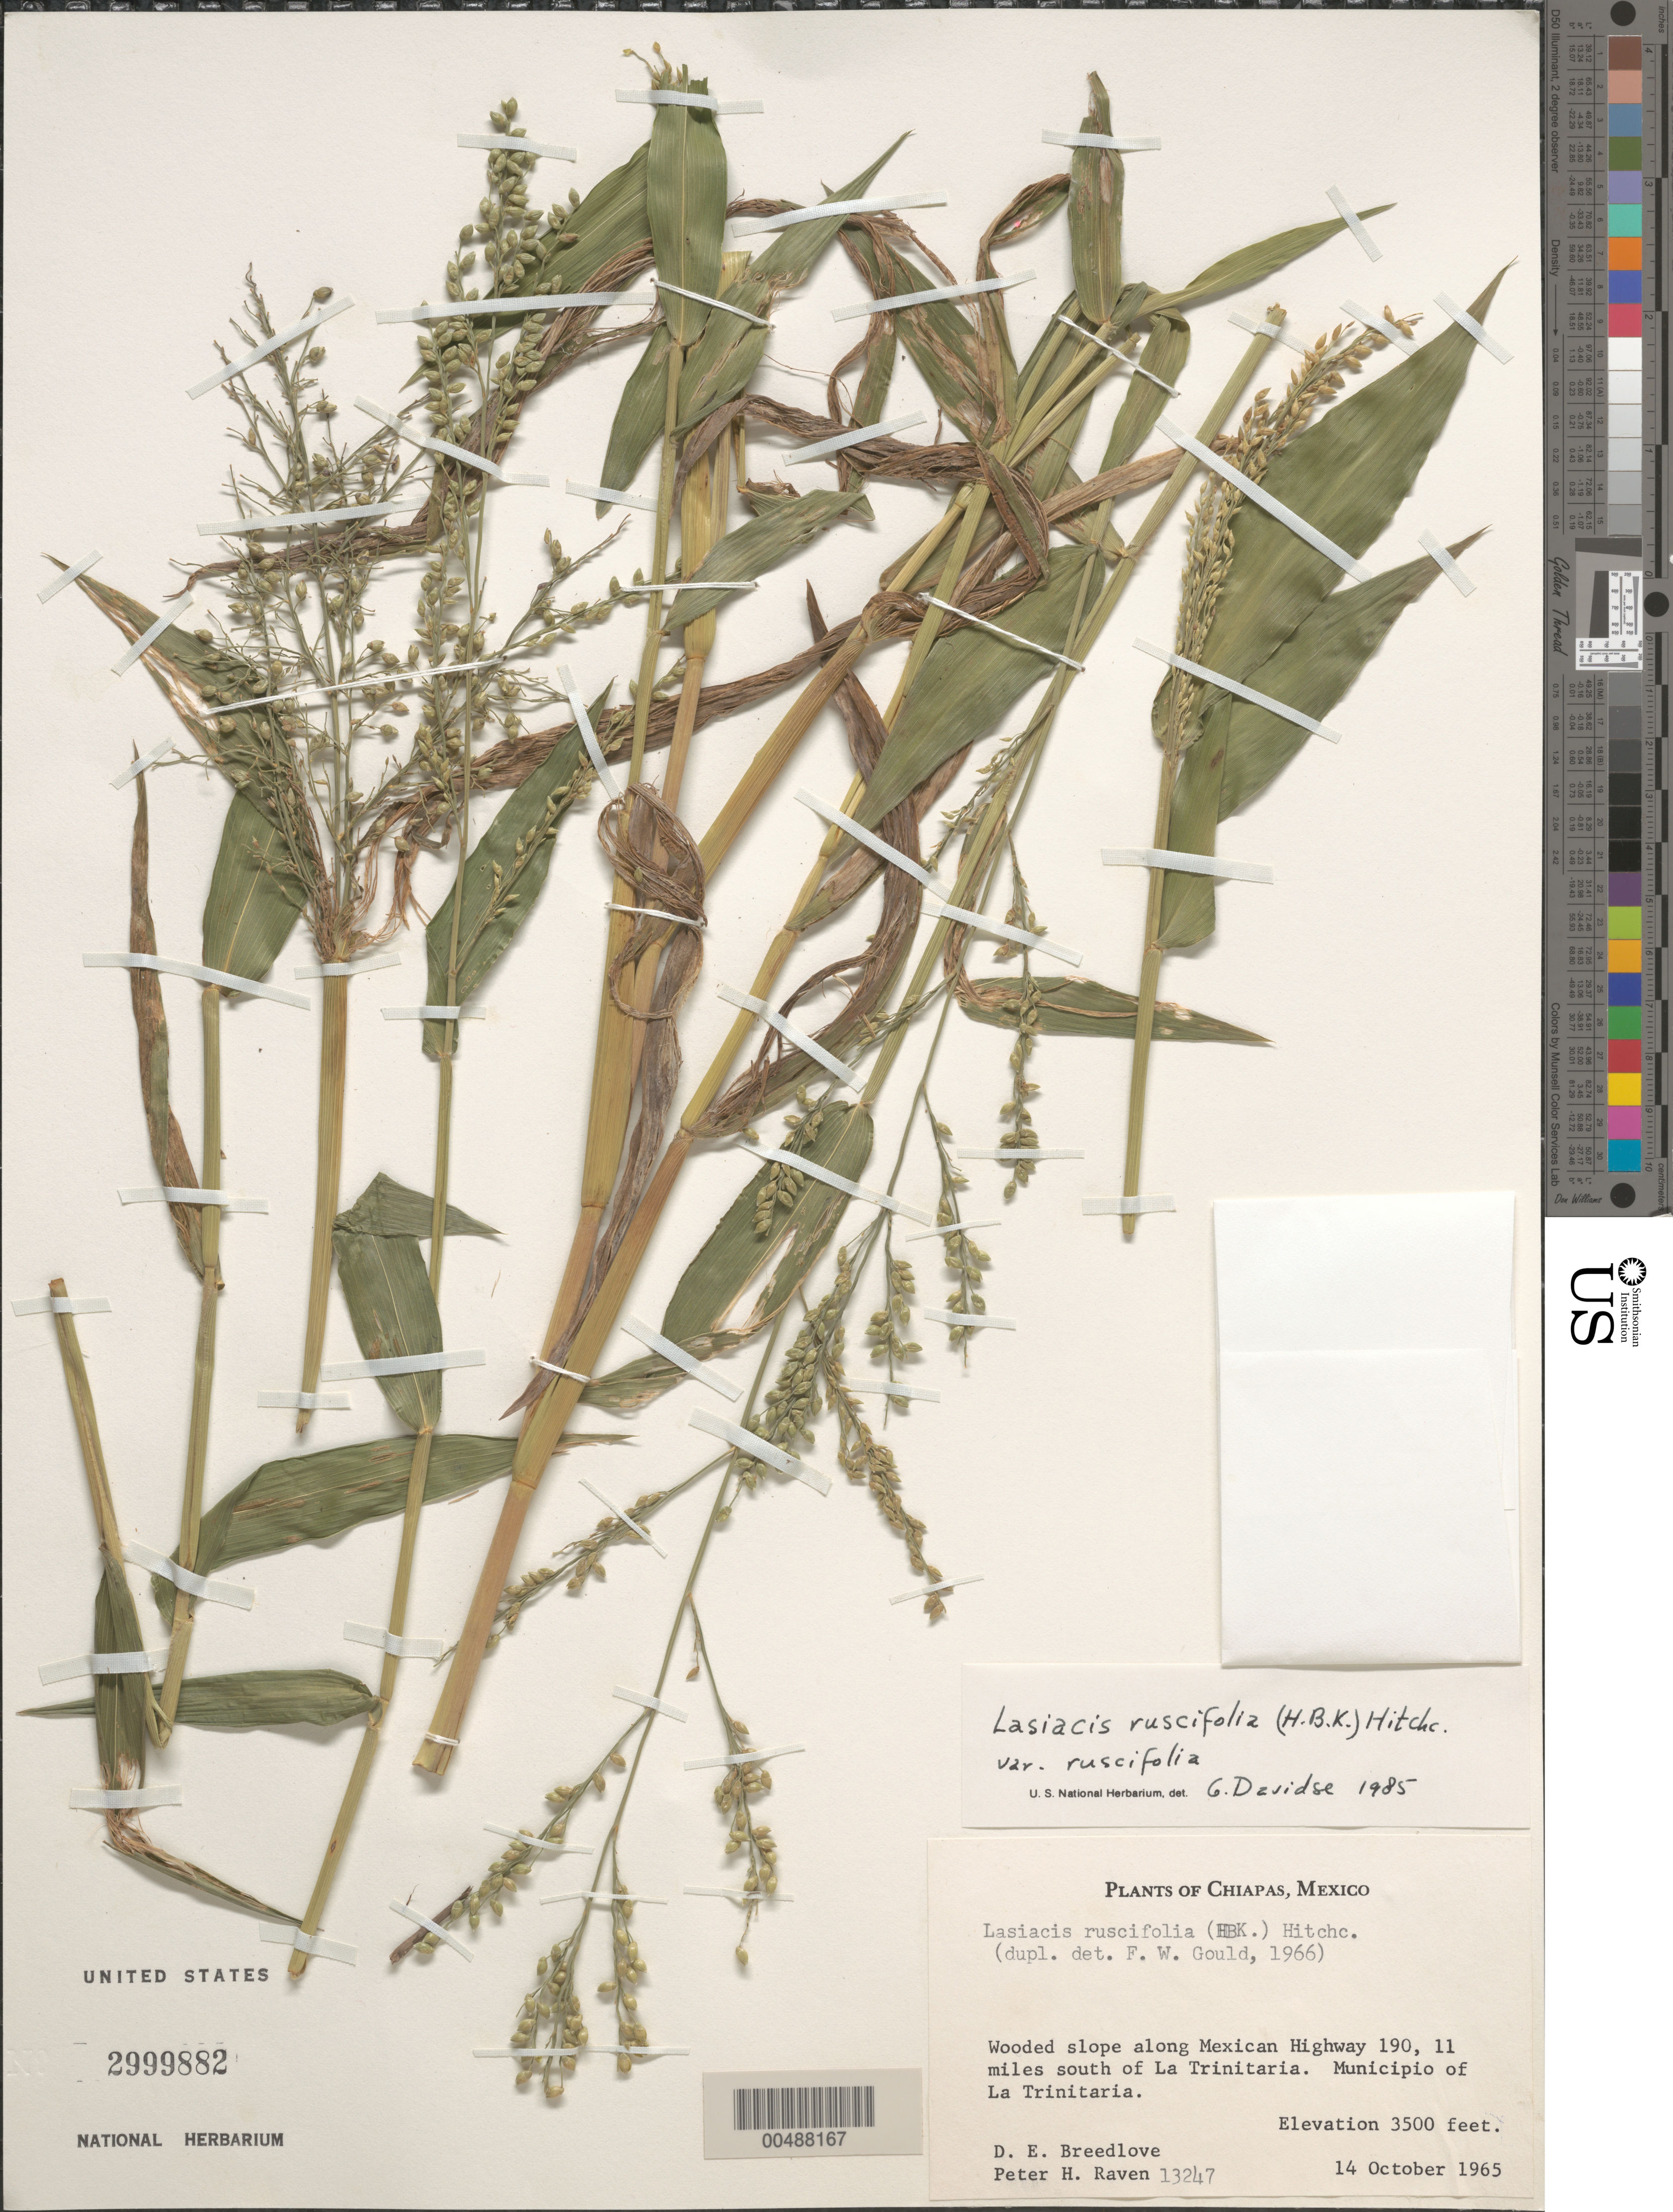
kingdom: Plantae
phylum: Tracheophyta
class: Liliopsida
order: Poales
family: Poaceae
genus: Lasiacis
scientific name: Lasiacis ruscifolia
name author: (Kunth) Hitchc.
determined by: Davidse, Gerrit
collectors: D. E. Breedlove & P. H. Raven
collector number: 13247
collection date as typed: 14 Oct 1965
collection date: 1965-10-14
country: Mexico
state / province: Chiapas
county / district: La Trinitaria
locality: Along Mexican Hwy 190, 11 mi S of La Trinitaria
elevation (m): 1067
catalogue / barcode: US 2999882